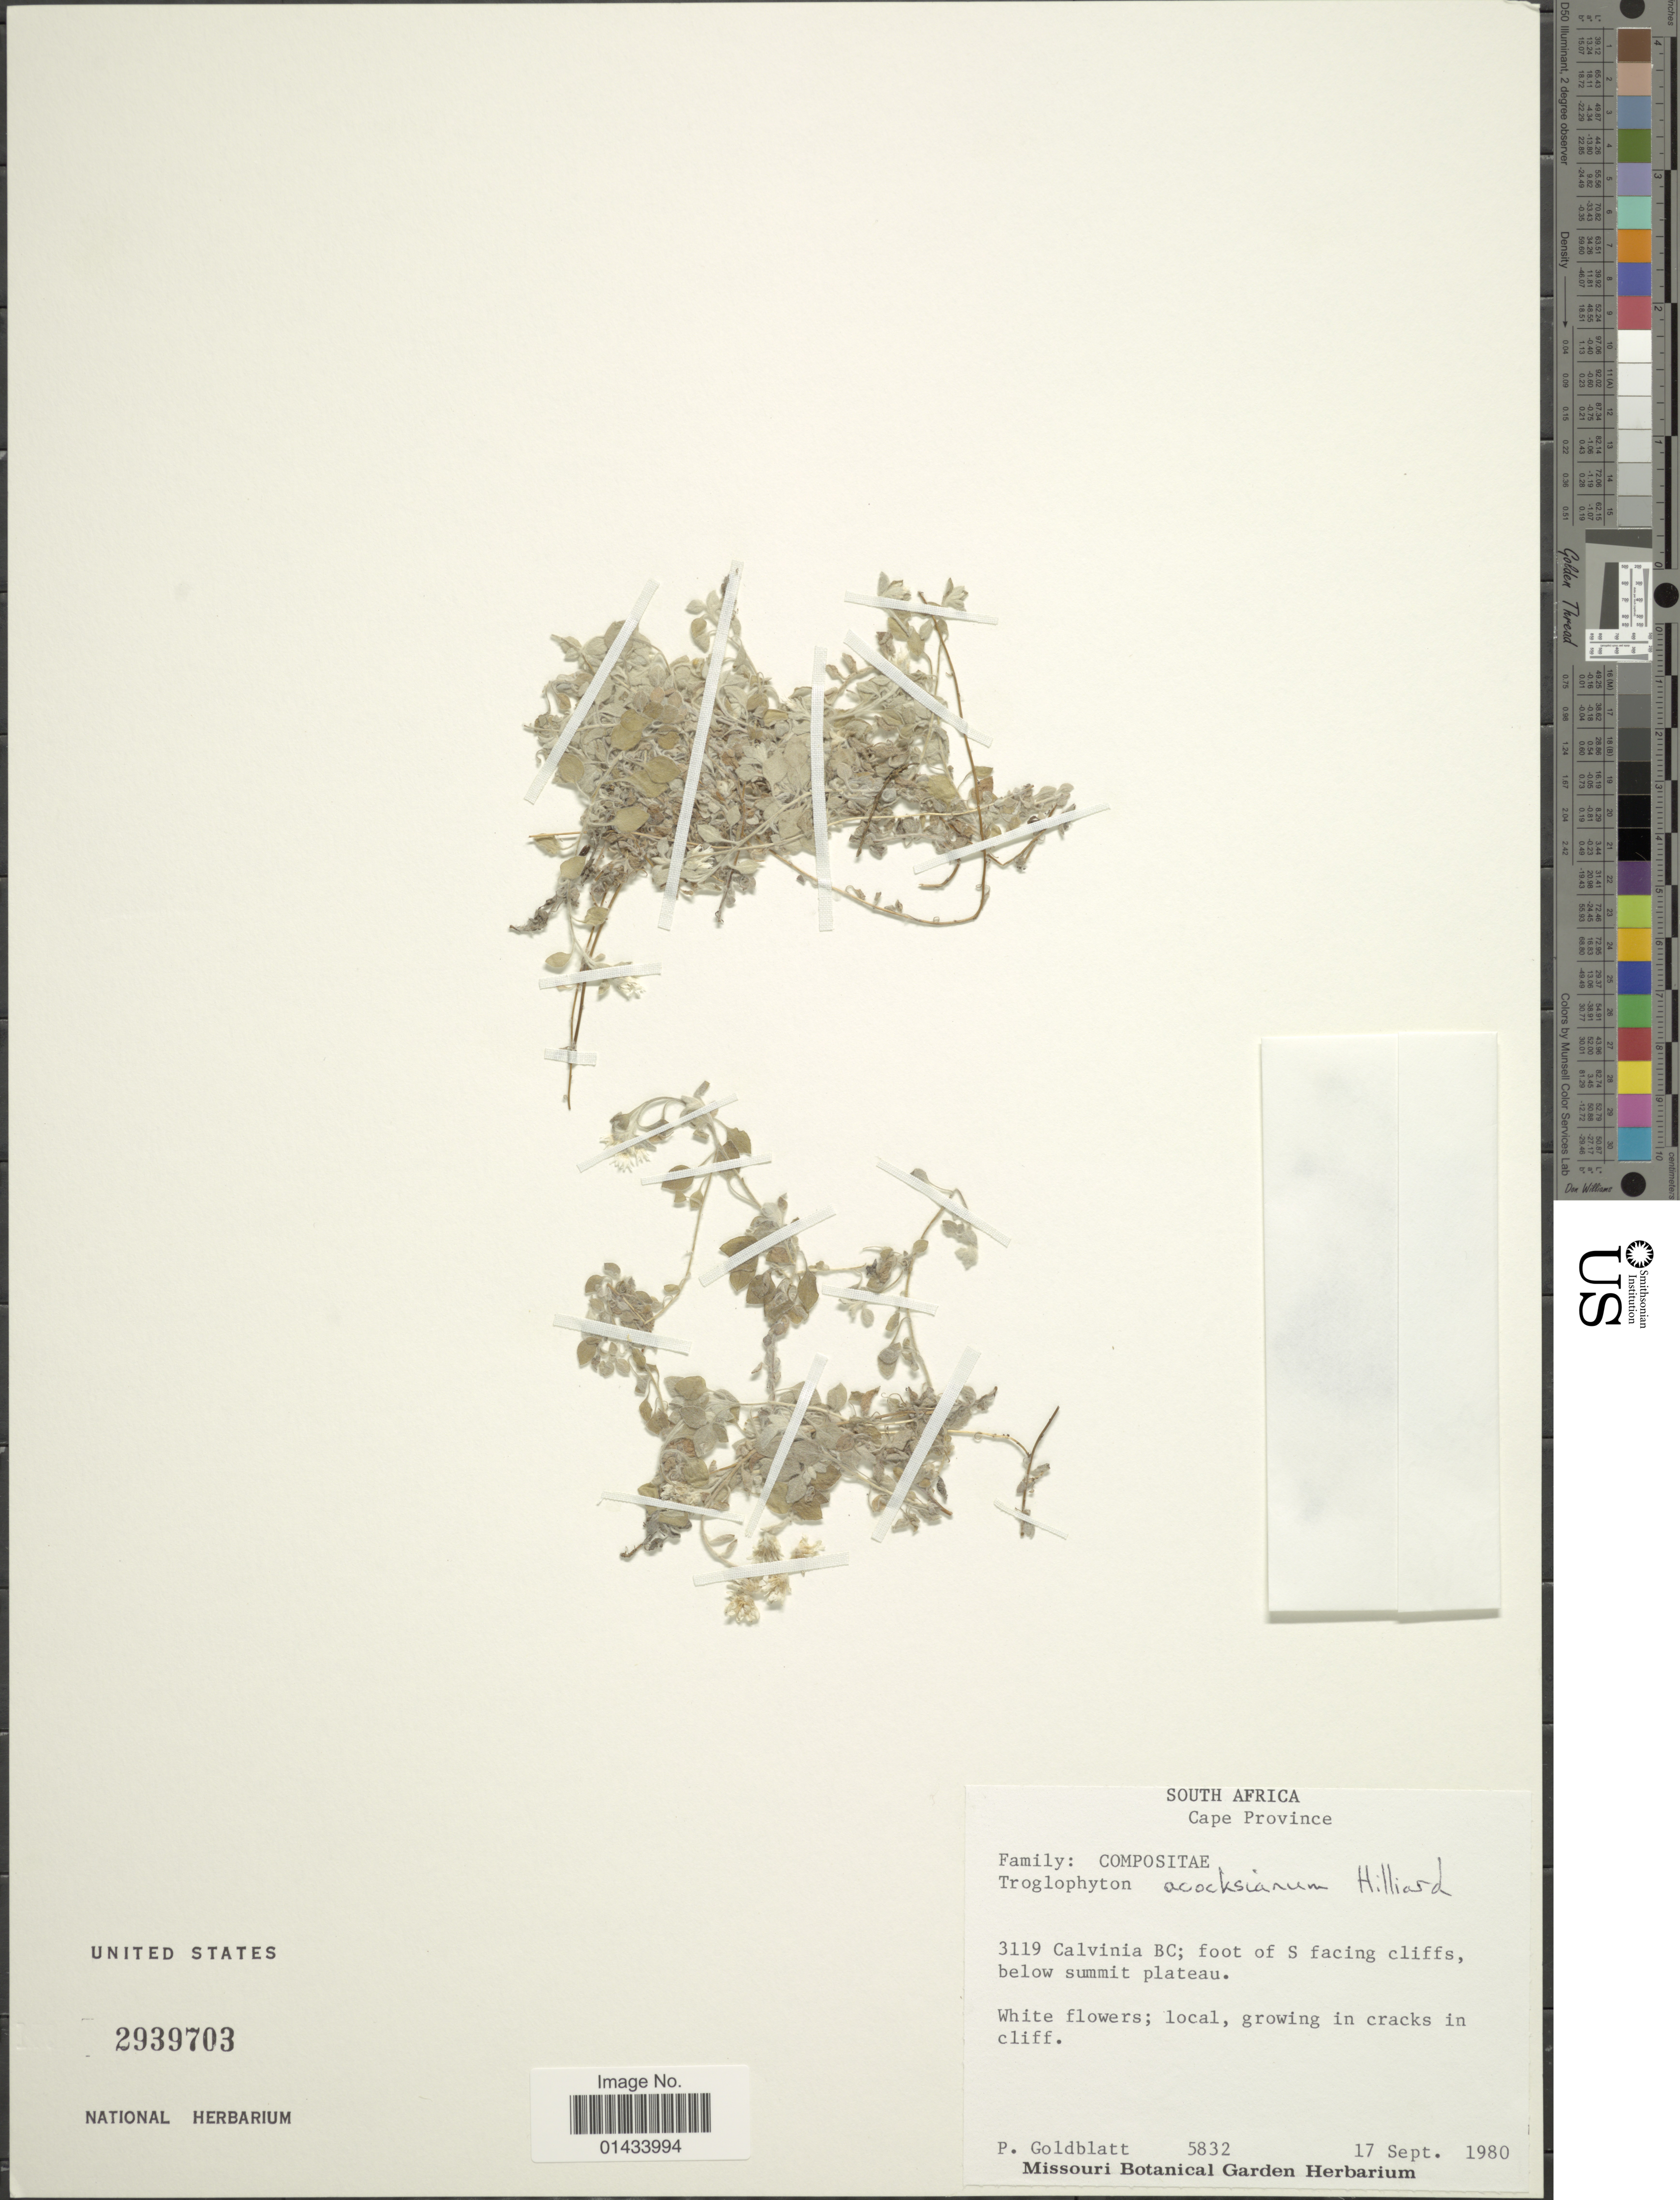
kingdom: Plantae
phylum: Tracheophyta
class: Magnoliopsida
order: Asterales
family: Asteraceae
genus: Troglophyton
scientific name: Troglophyton acocksianum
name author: Hilliard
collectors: P. Goldblatt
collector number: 5832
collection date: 1980-09-17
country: South Africa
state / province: Northern Cape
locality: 3119 Calvinia BC; foot of S facing cliffs, below summit plateau, growing in cracks in cliff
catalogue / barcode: US 2939703